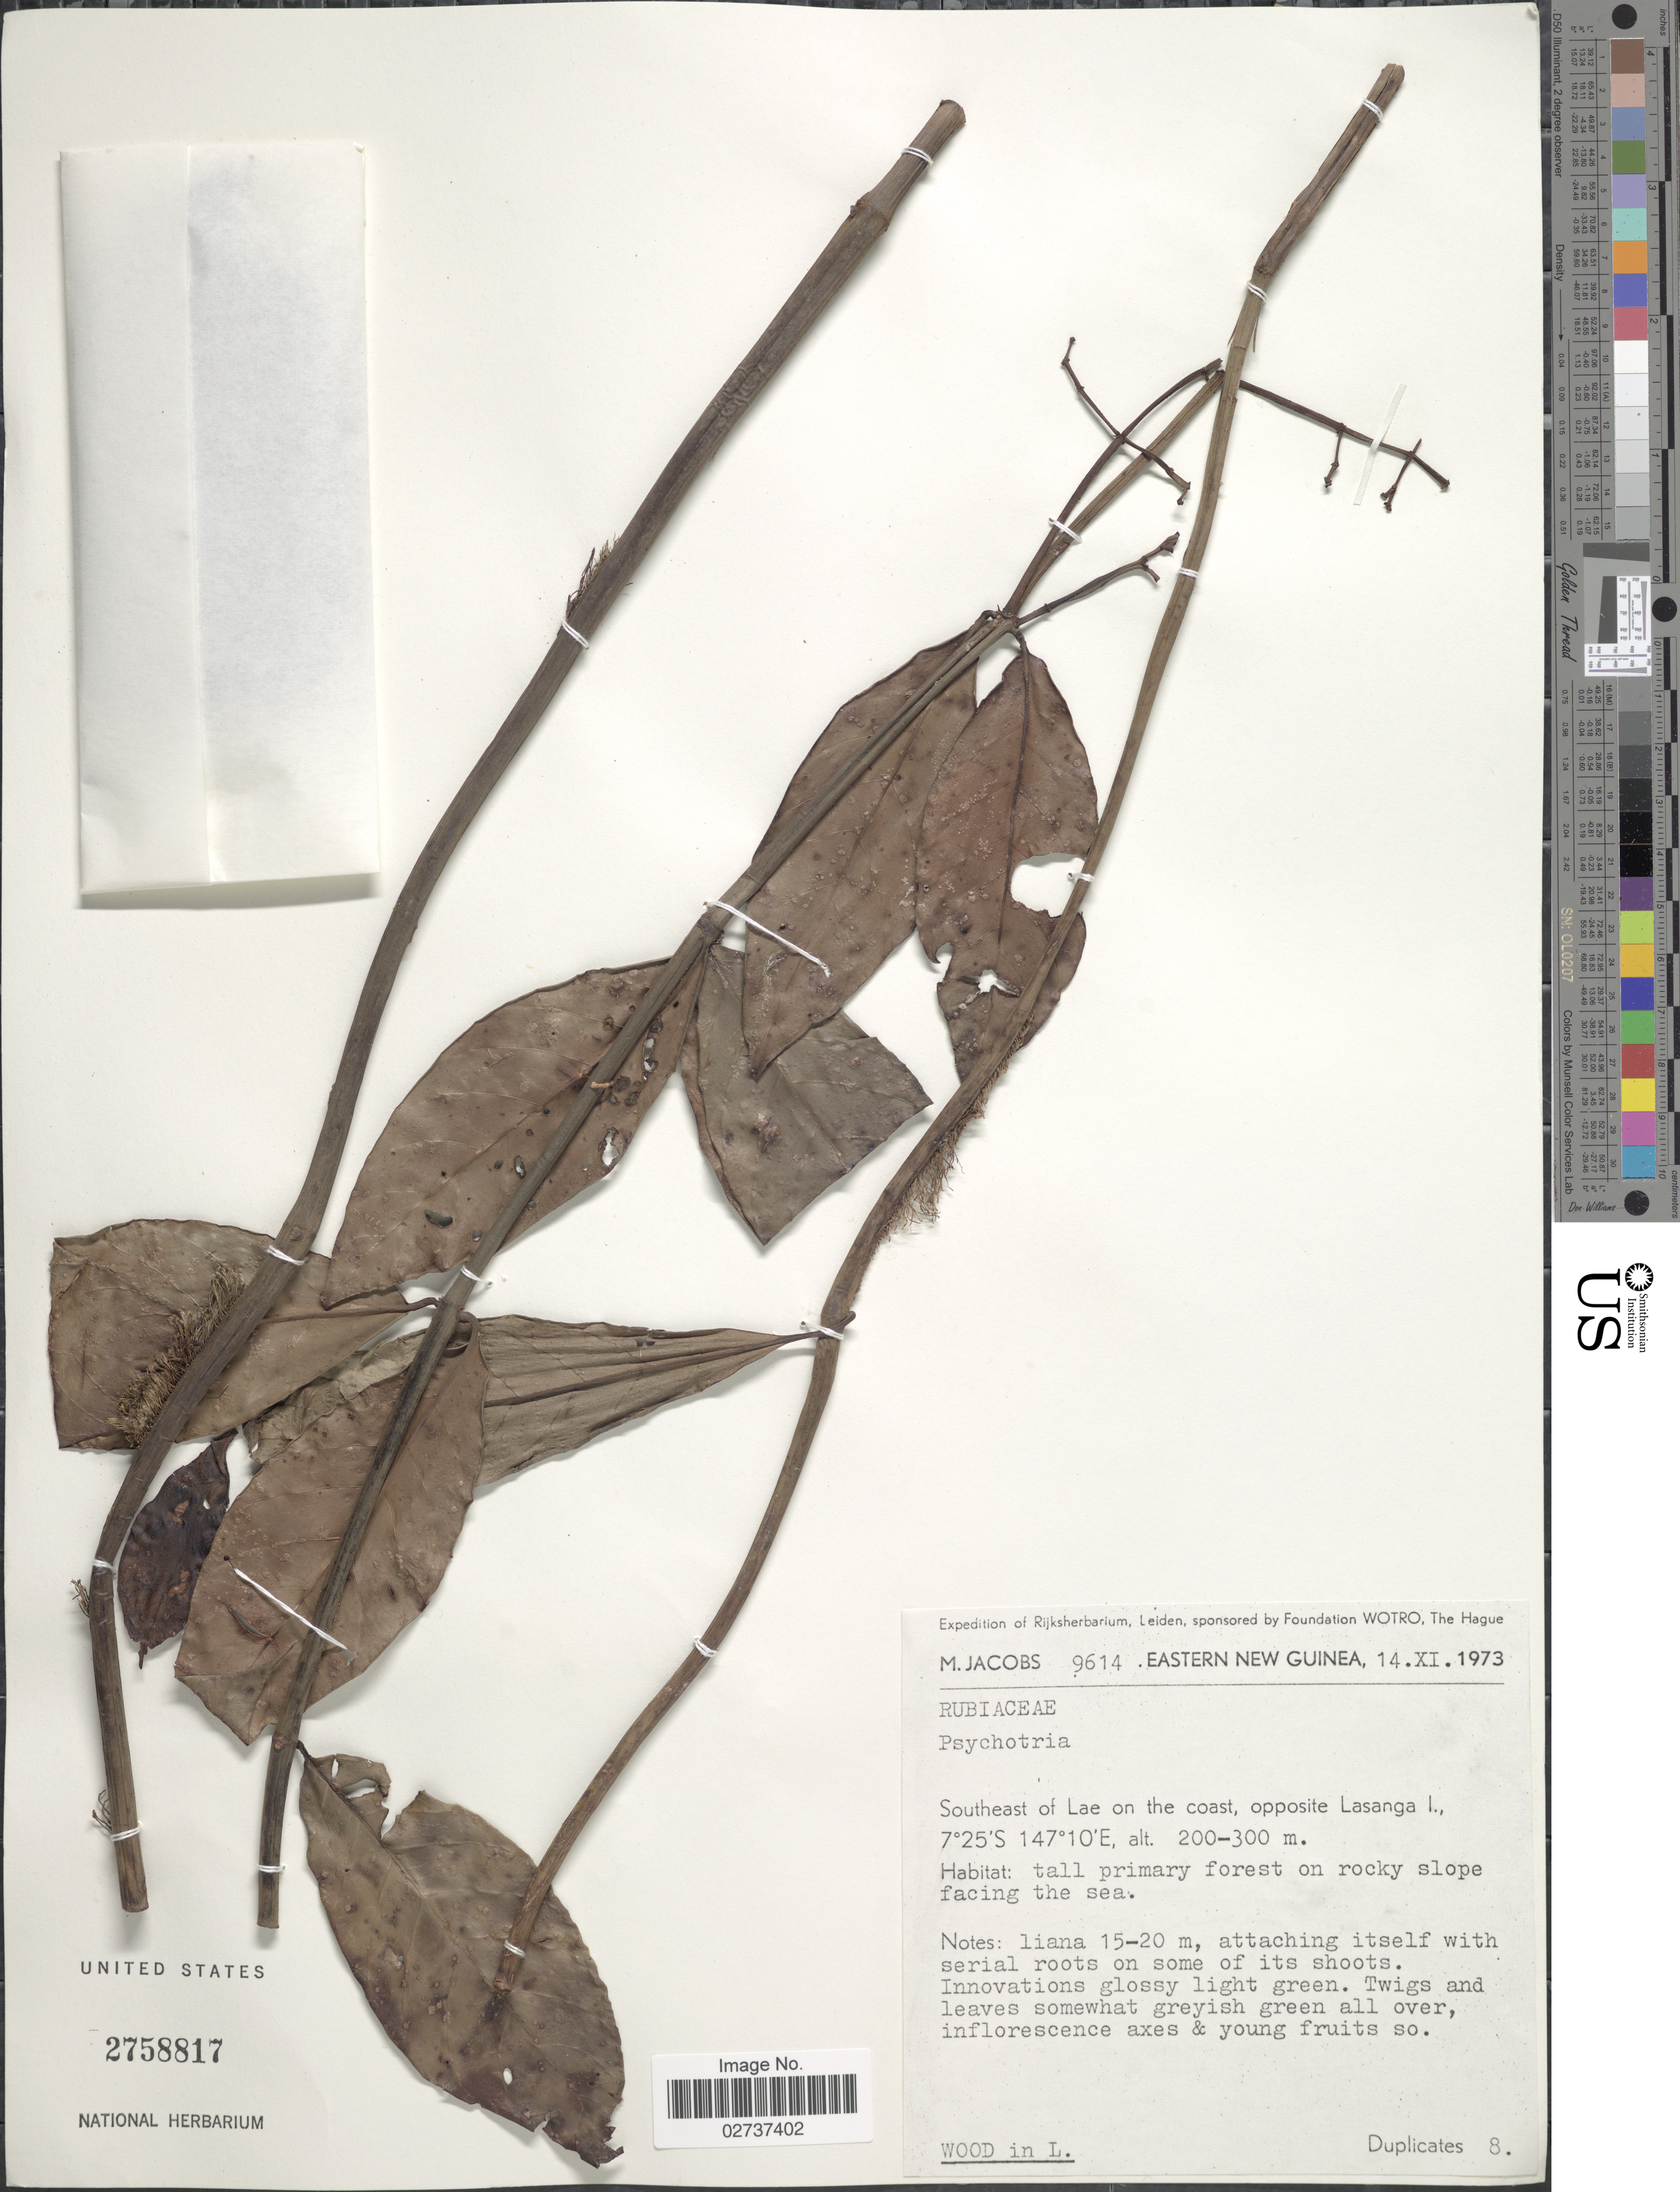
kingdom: Plantae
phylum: Tracheophyta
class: Magnoliopsida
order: Gentianales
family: Rubiaceae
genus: Psychotria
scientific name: Psychotria sp.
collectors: M. Jacobs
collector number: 9614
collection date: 1973-11-14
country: Papua New Guinea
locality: Eastern New Guinea. Southeast of Lae on the coast, opposite Lasagna I.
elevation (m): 200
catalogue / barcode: US 2758817